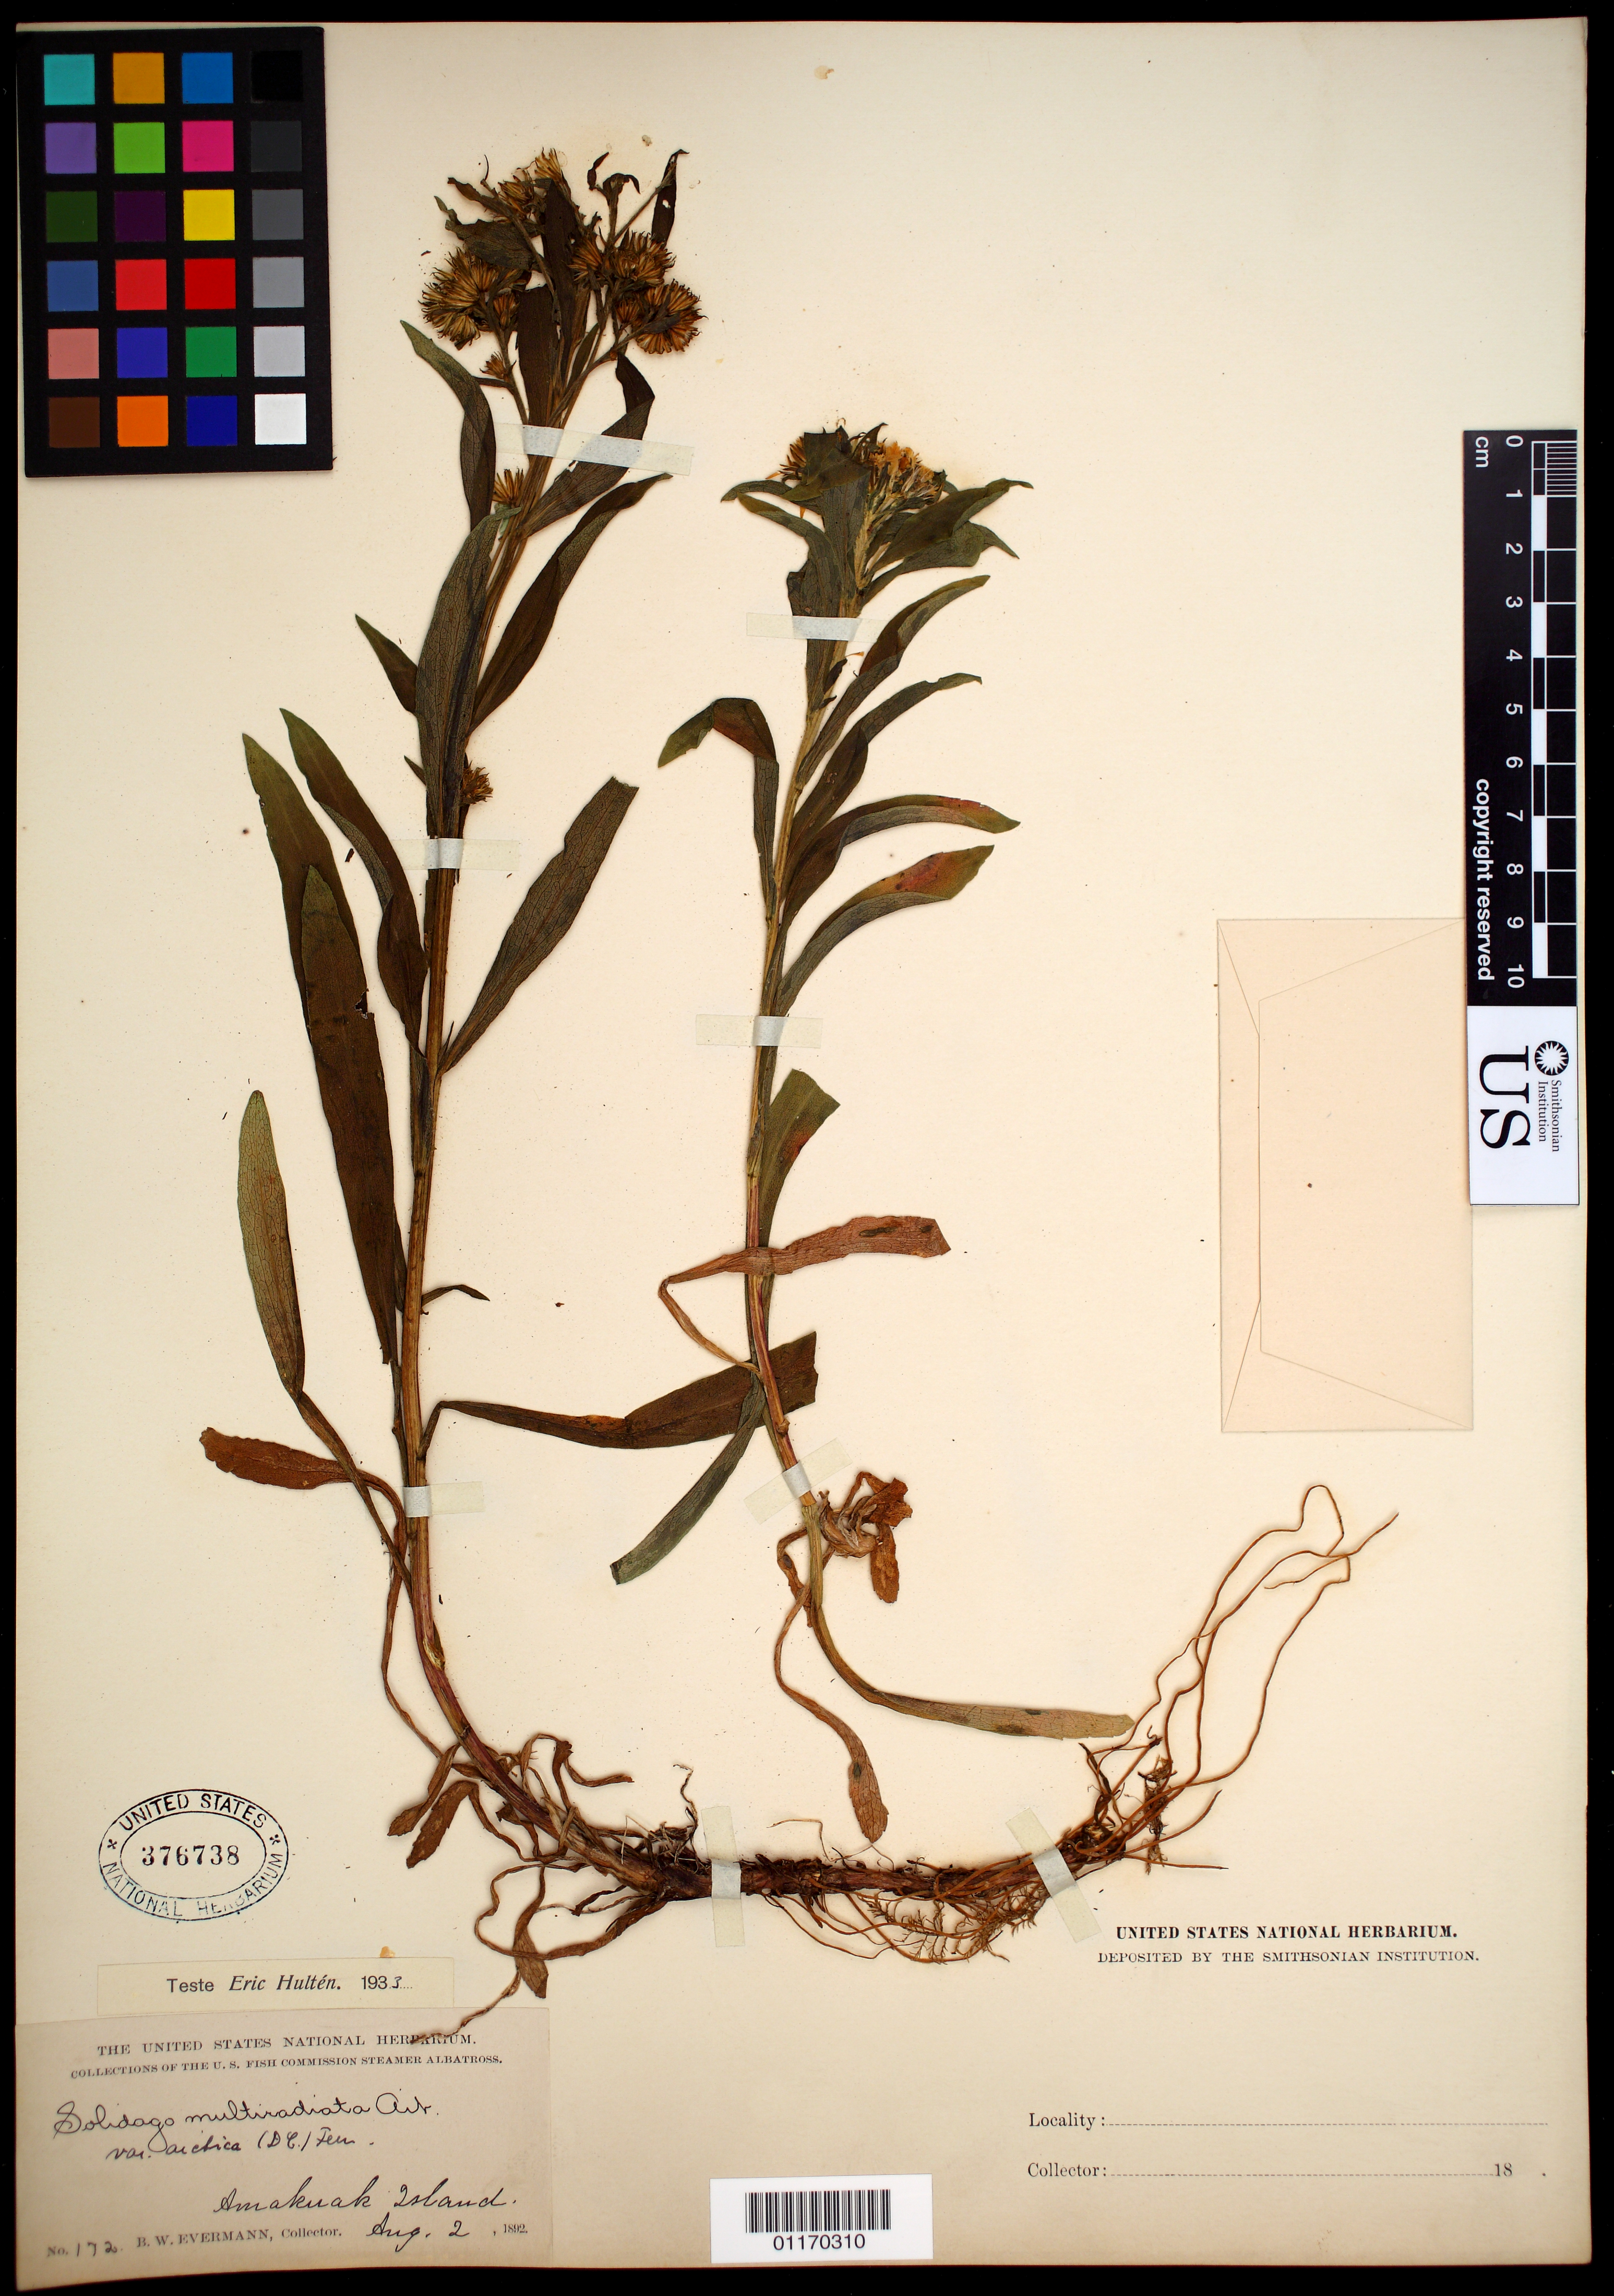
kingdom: Plantae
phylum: Tracheophyta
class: Magnoliopsida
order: Asterales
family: Asteraceae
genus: Solidago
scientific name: Solidago multiradiata var. arctica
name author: (DC.) Fernald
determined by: Hultén, [O.] Eric G.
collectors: B. W. Evermann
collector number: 172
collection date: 1892-08-02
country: United States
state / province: Alaska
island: Amakuak Island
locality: Amakuak Island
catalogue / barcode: US 376738